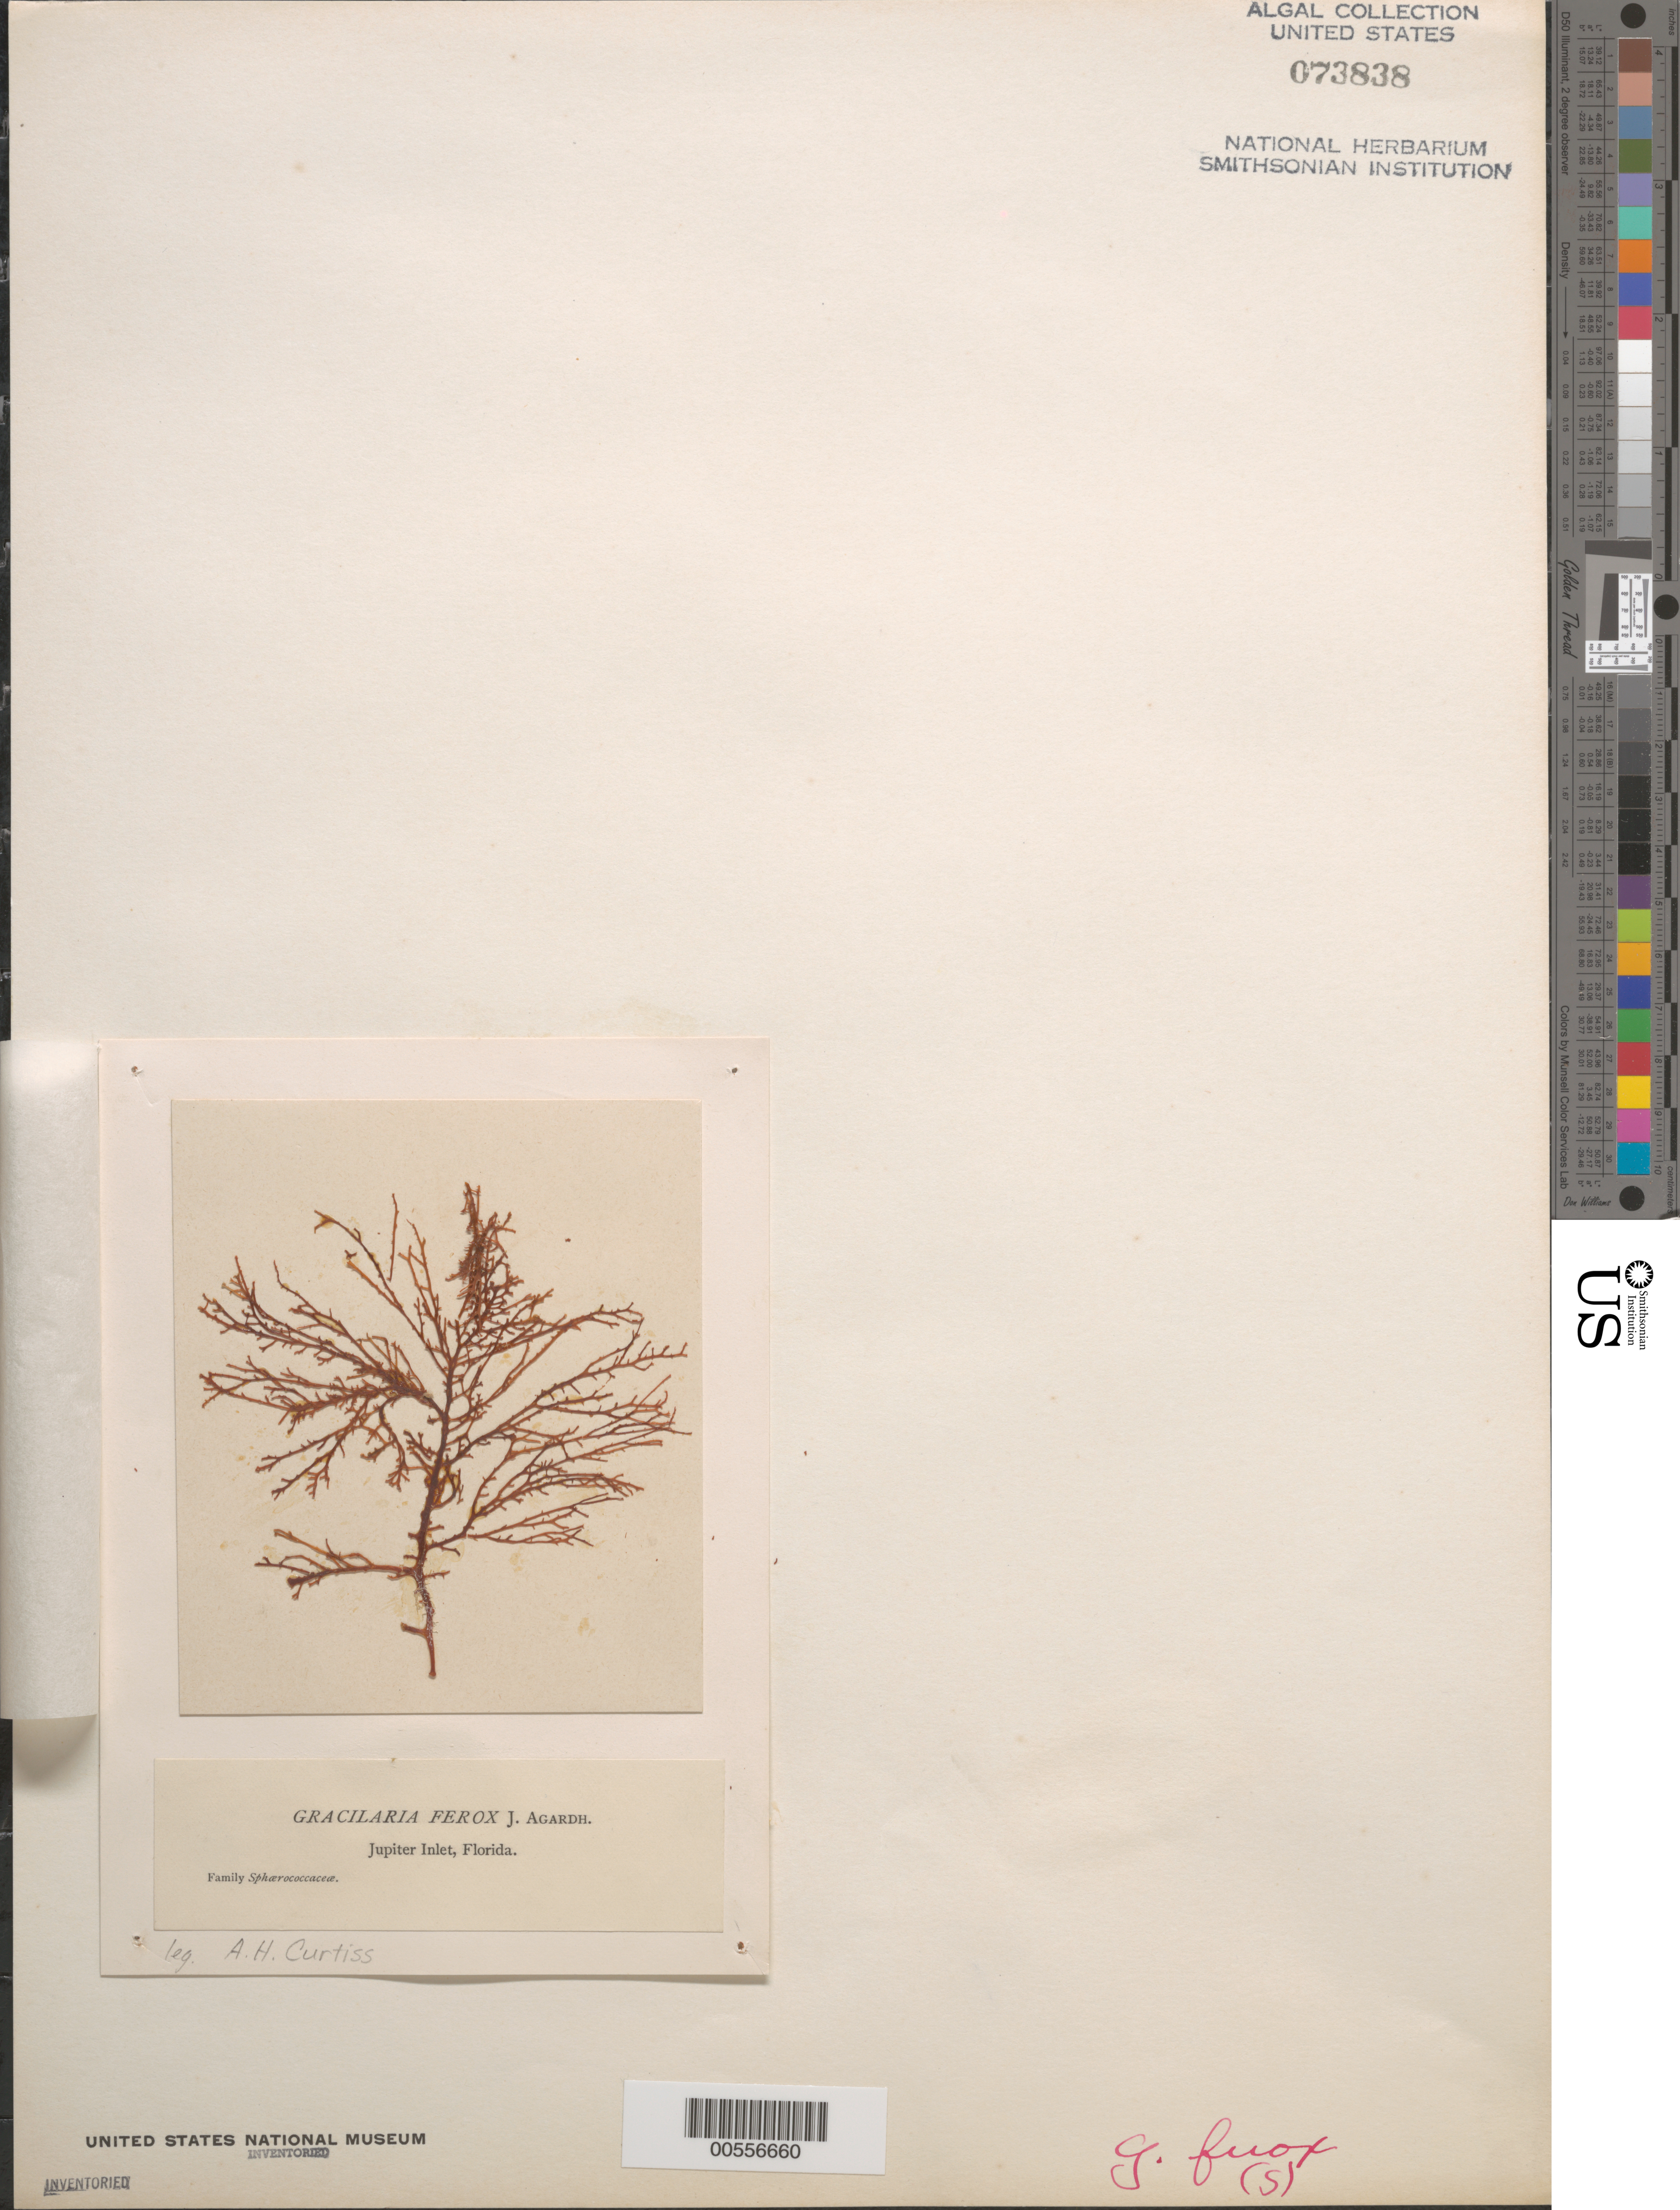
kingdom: Plantae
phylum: Rhodophyta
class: Florideophyceae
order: Gracilariales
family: Gracilariaceae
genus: Gracilaria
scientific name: Gracilaria ferox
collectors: A. H. Curtiss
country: United States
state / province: Florida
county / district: Palm Beach County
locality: Jupiter Inlet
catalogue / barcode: US 73838